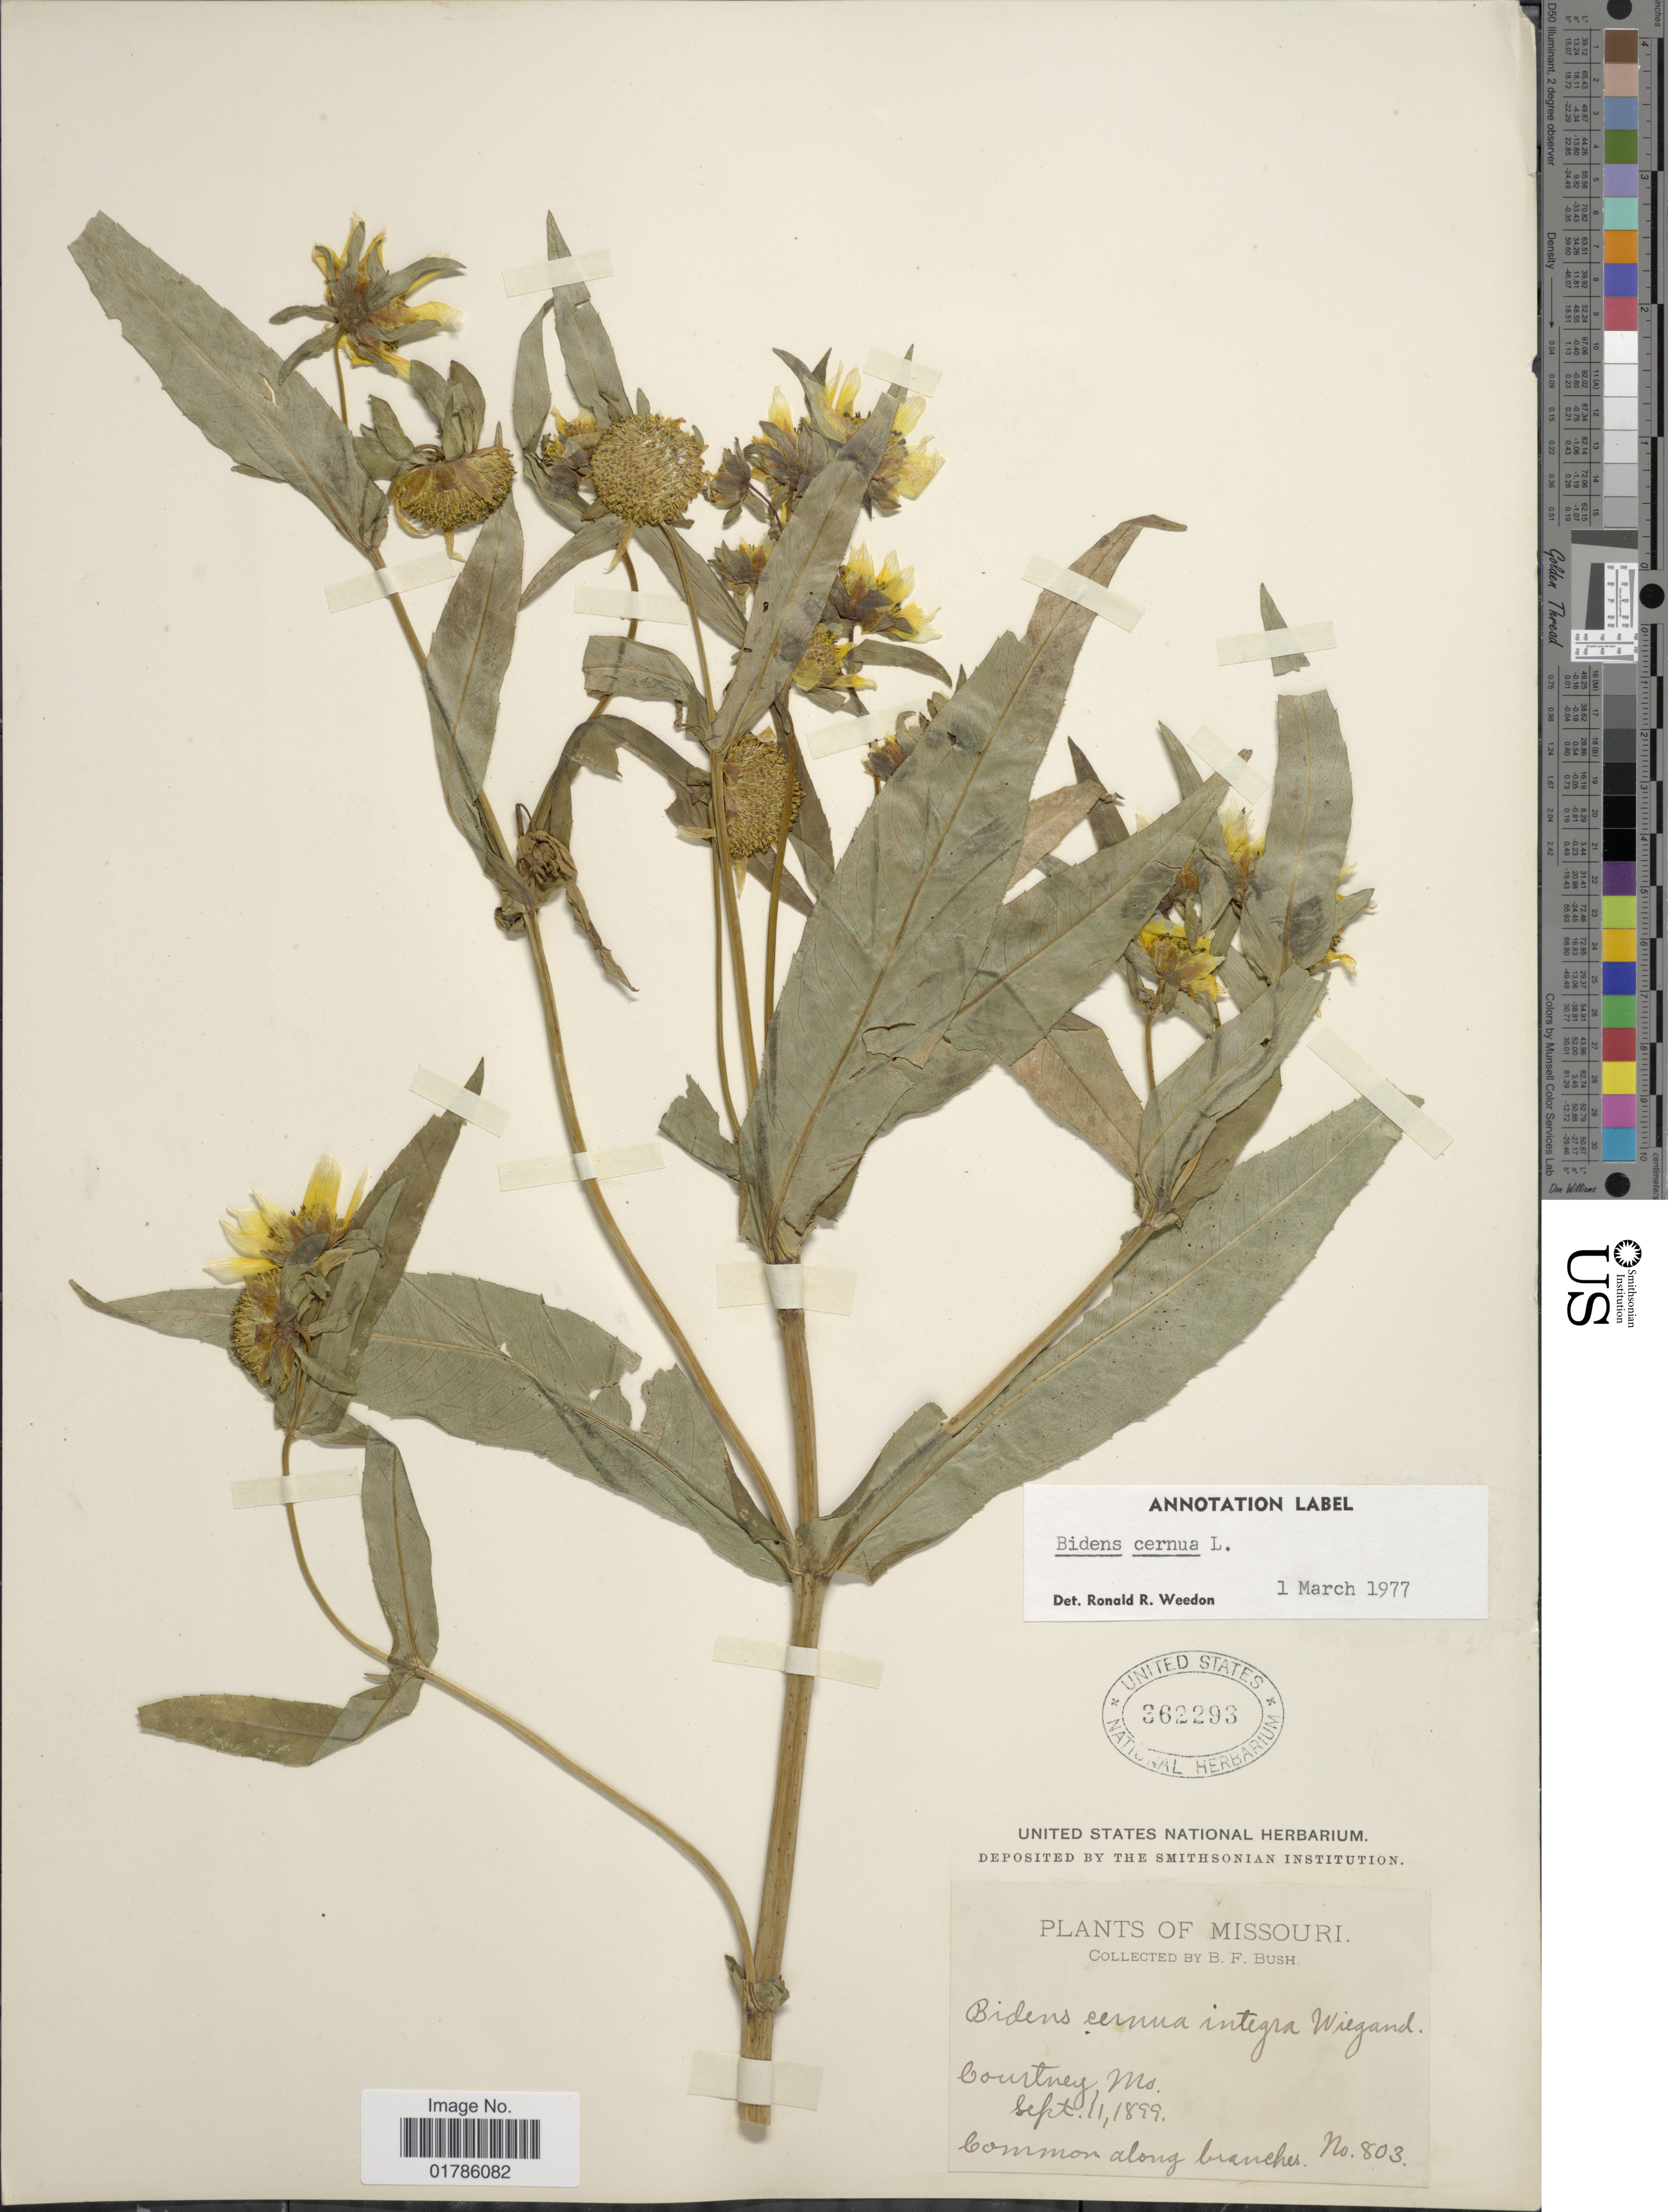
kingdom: Plantae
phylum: Tracheophyta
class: Magnoliopsida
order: Asterales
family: Asteraceae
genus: Bidens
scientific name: Bidens cernua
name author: L.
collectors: B. F. Bush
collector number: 803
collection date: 1899-09-11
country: United States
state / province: Missouri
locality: Courtney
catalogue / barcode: US 362293